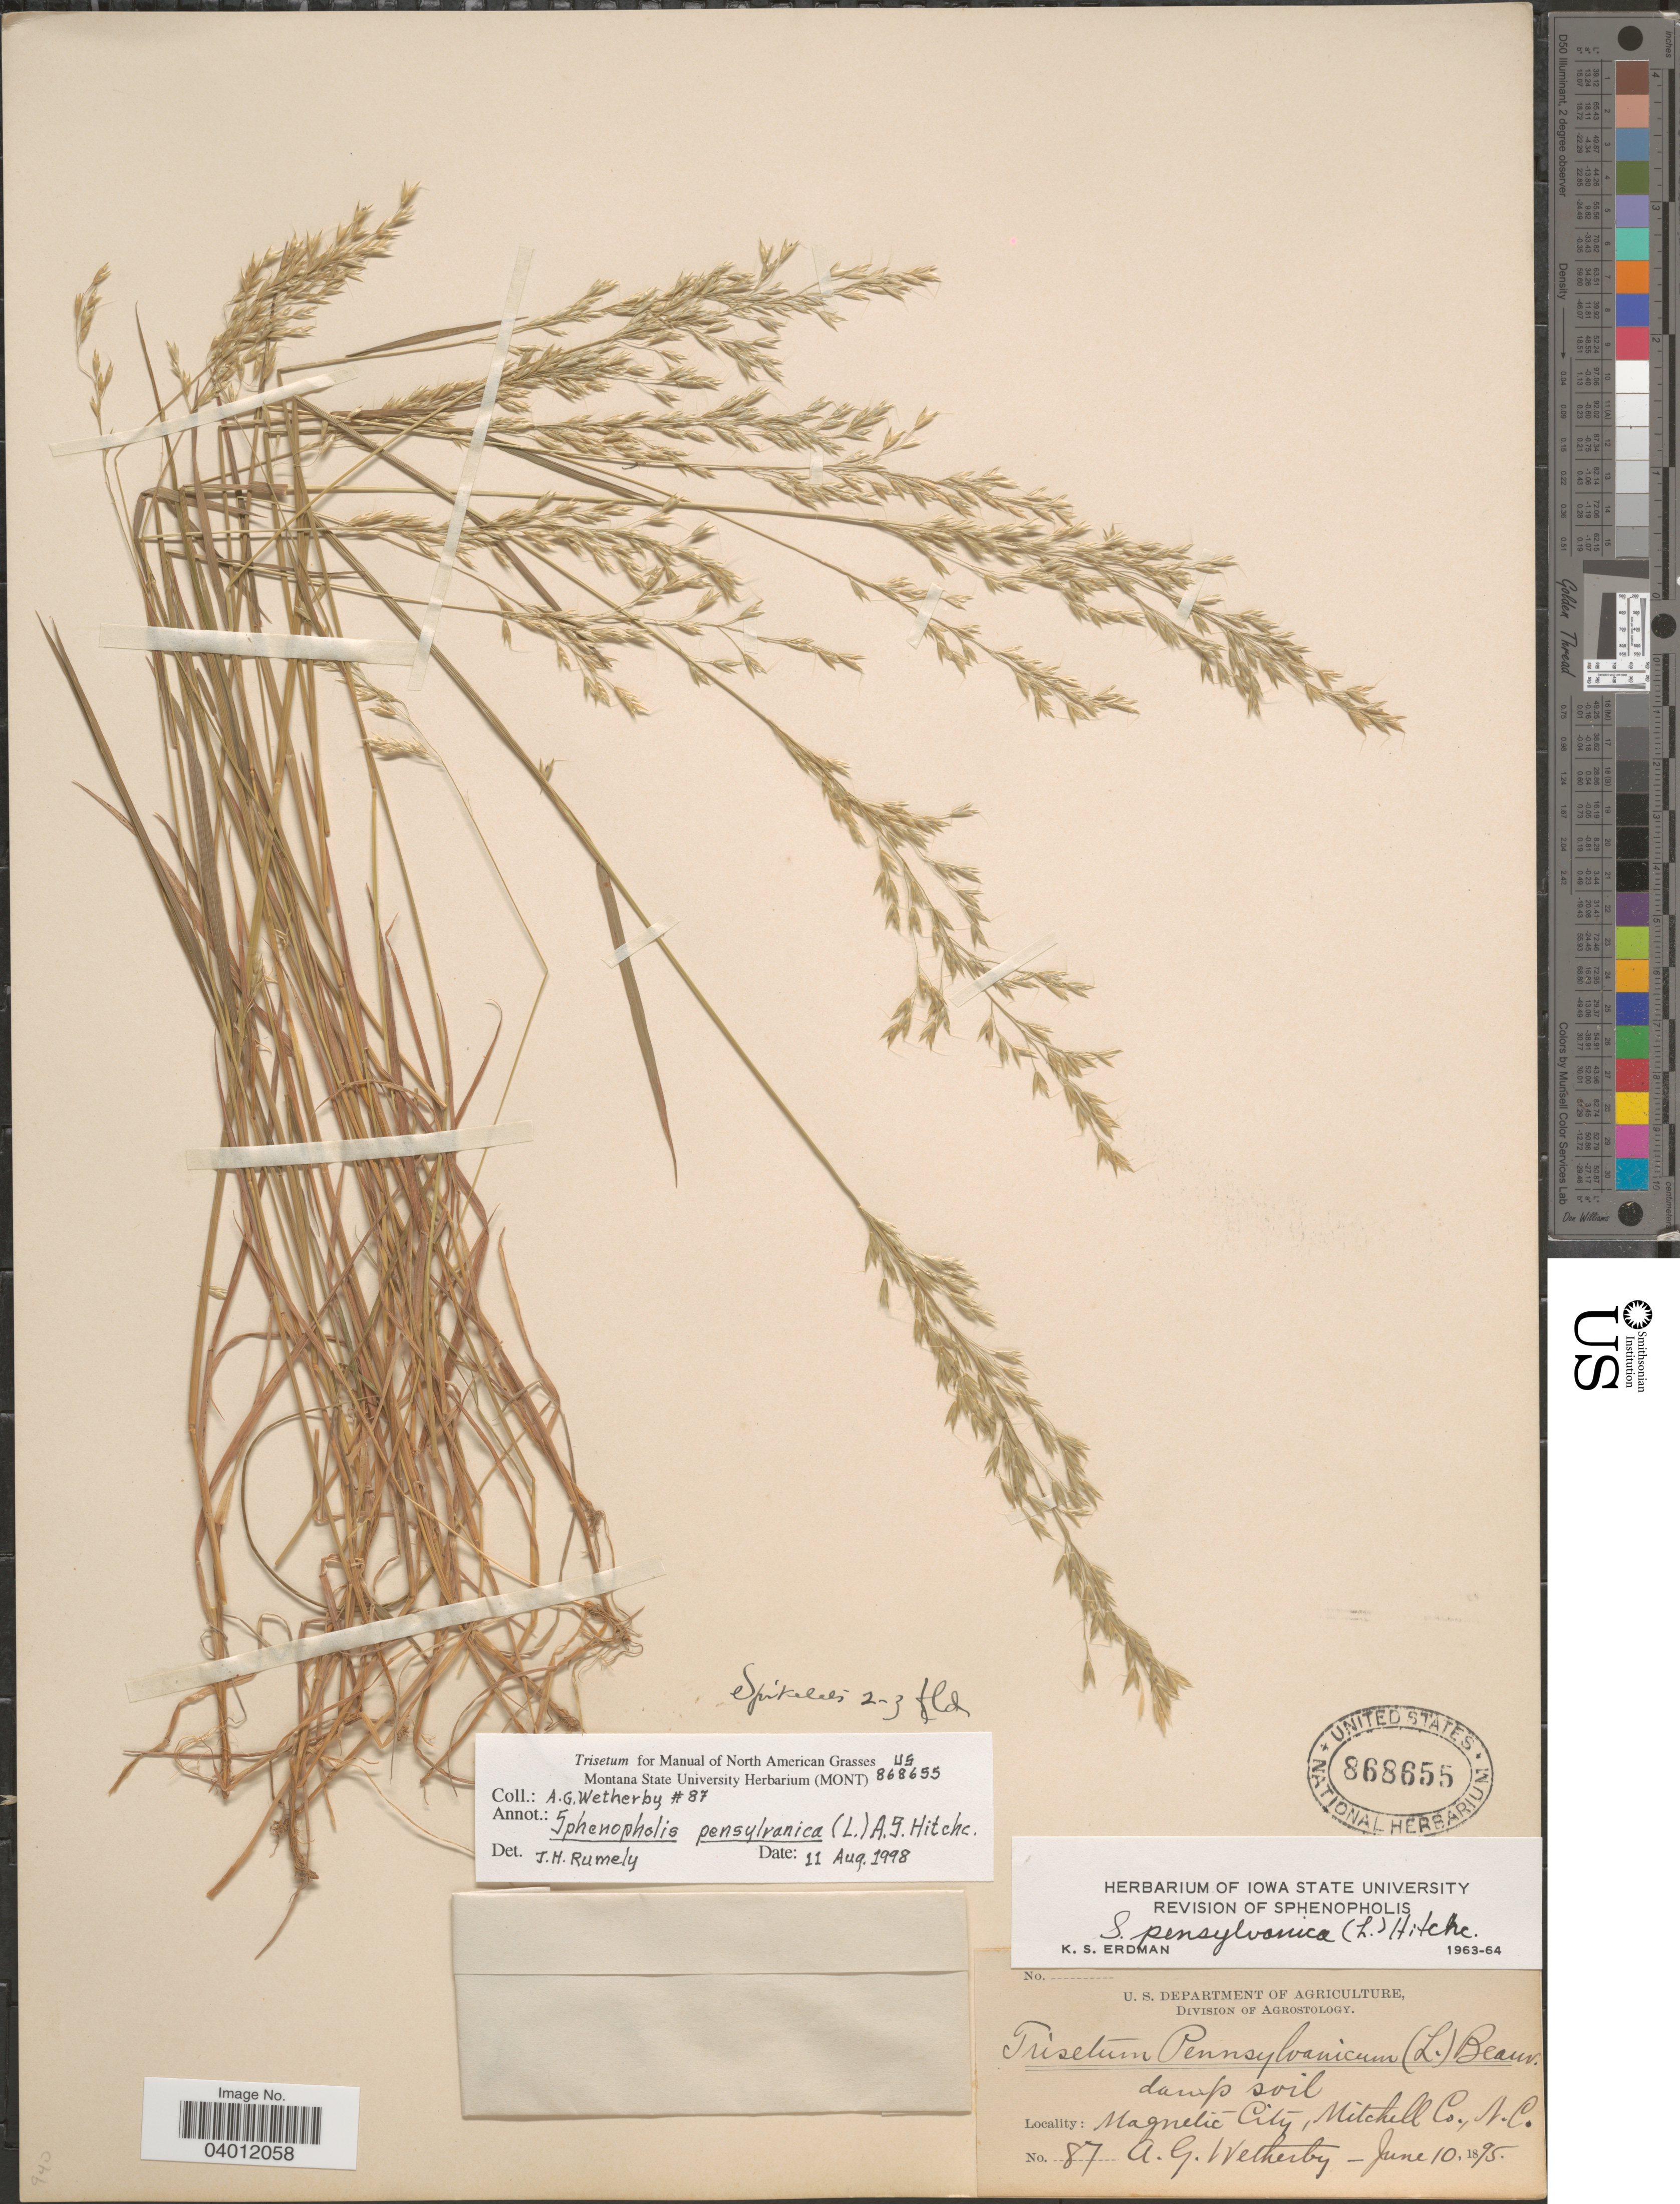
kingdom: Plantae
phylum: Tracheophyta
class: Liliopsida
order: Poales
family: Poaceae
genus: Sphenopholis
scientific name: Sphenopholis pensylvanica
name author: (L.) Hitchc.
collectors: A. Wetherby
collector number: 87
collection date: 1895-06-10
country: United States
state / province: North Carolina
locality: Magnetic City, Mitchell Co.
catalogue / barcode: US 868655